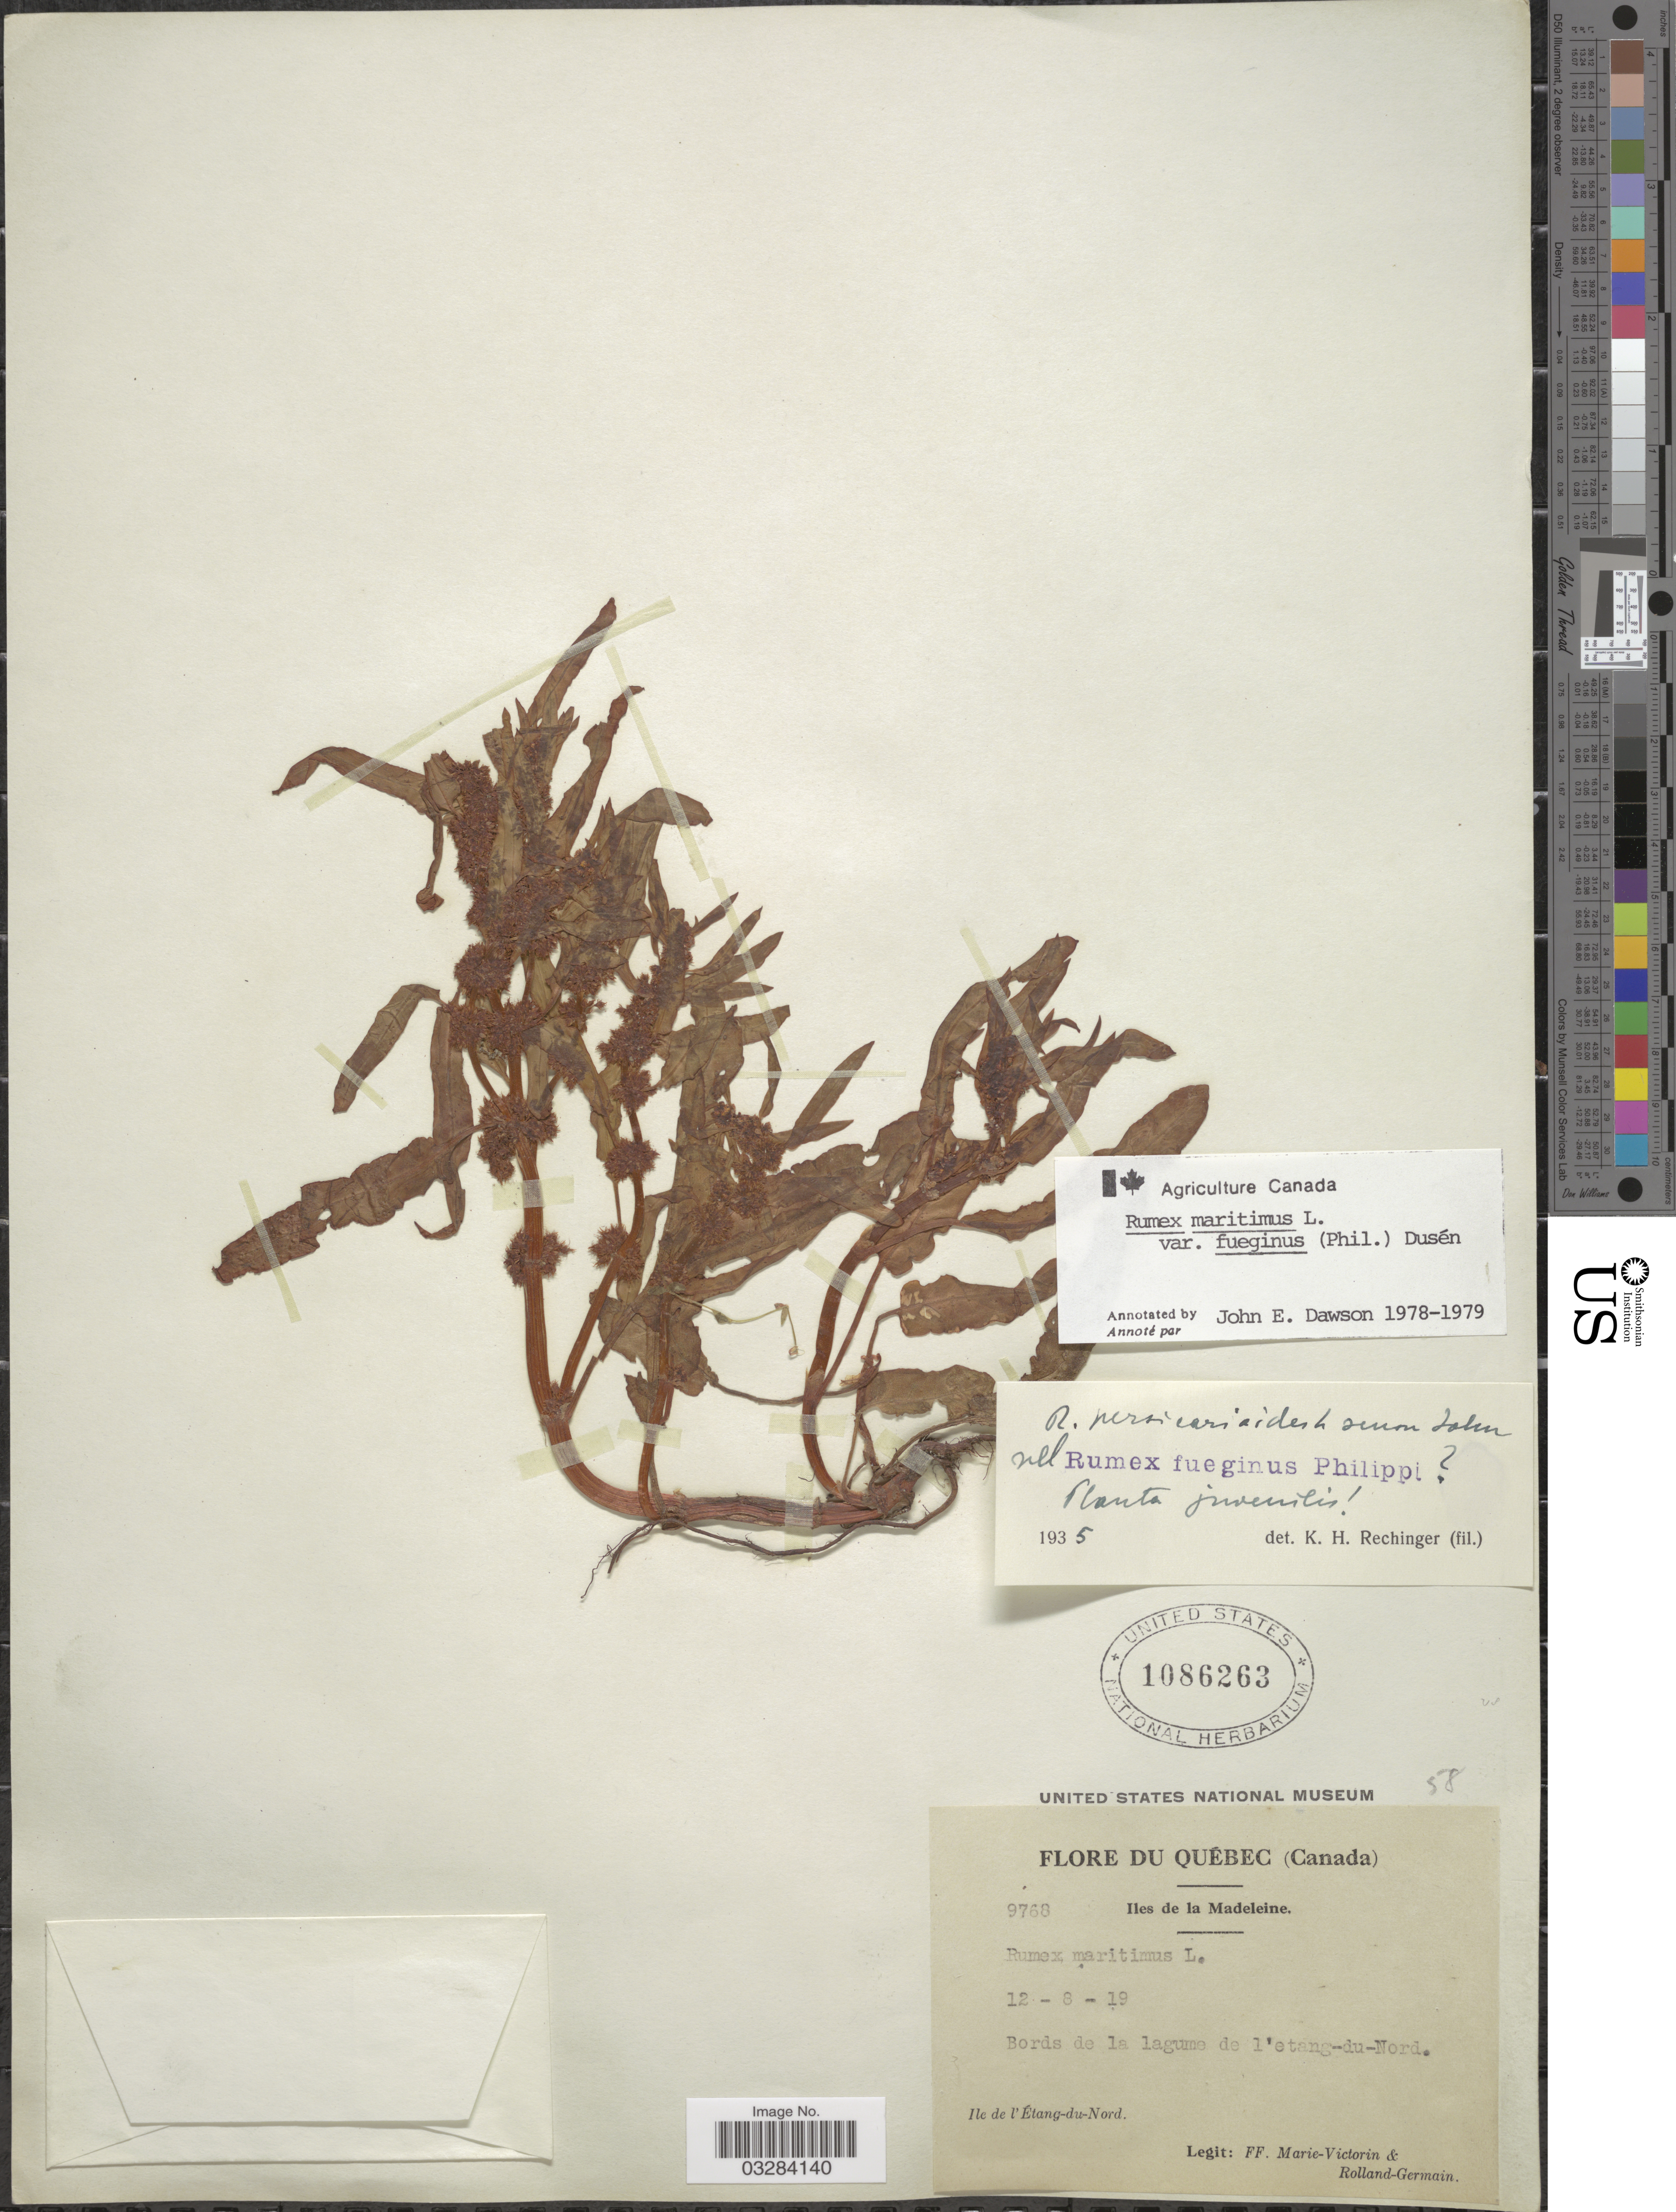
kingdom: Plantae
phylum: Tracheophyta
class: Magnoliopsida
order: Caryophyllales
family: Polygonaceae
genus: Rumex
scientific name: Rumex maritimus var. fueginus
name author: (Phil.) Dusén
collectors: F. Marie-Victorin & Rolland-Germain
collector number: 9768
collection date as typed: Transcribed d/m/y: 12/8/19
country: Canada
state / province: Quebec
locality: Iles de la Madeleine. Bords de la lagume de l'etang-du-Nord. Ile de l'Étang-du-Nord.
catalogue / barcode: US 1086263